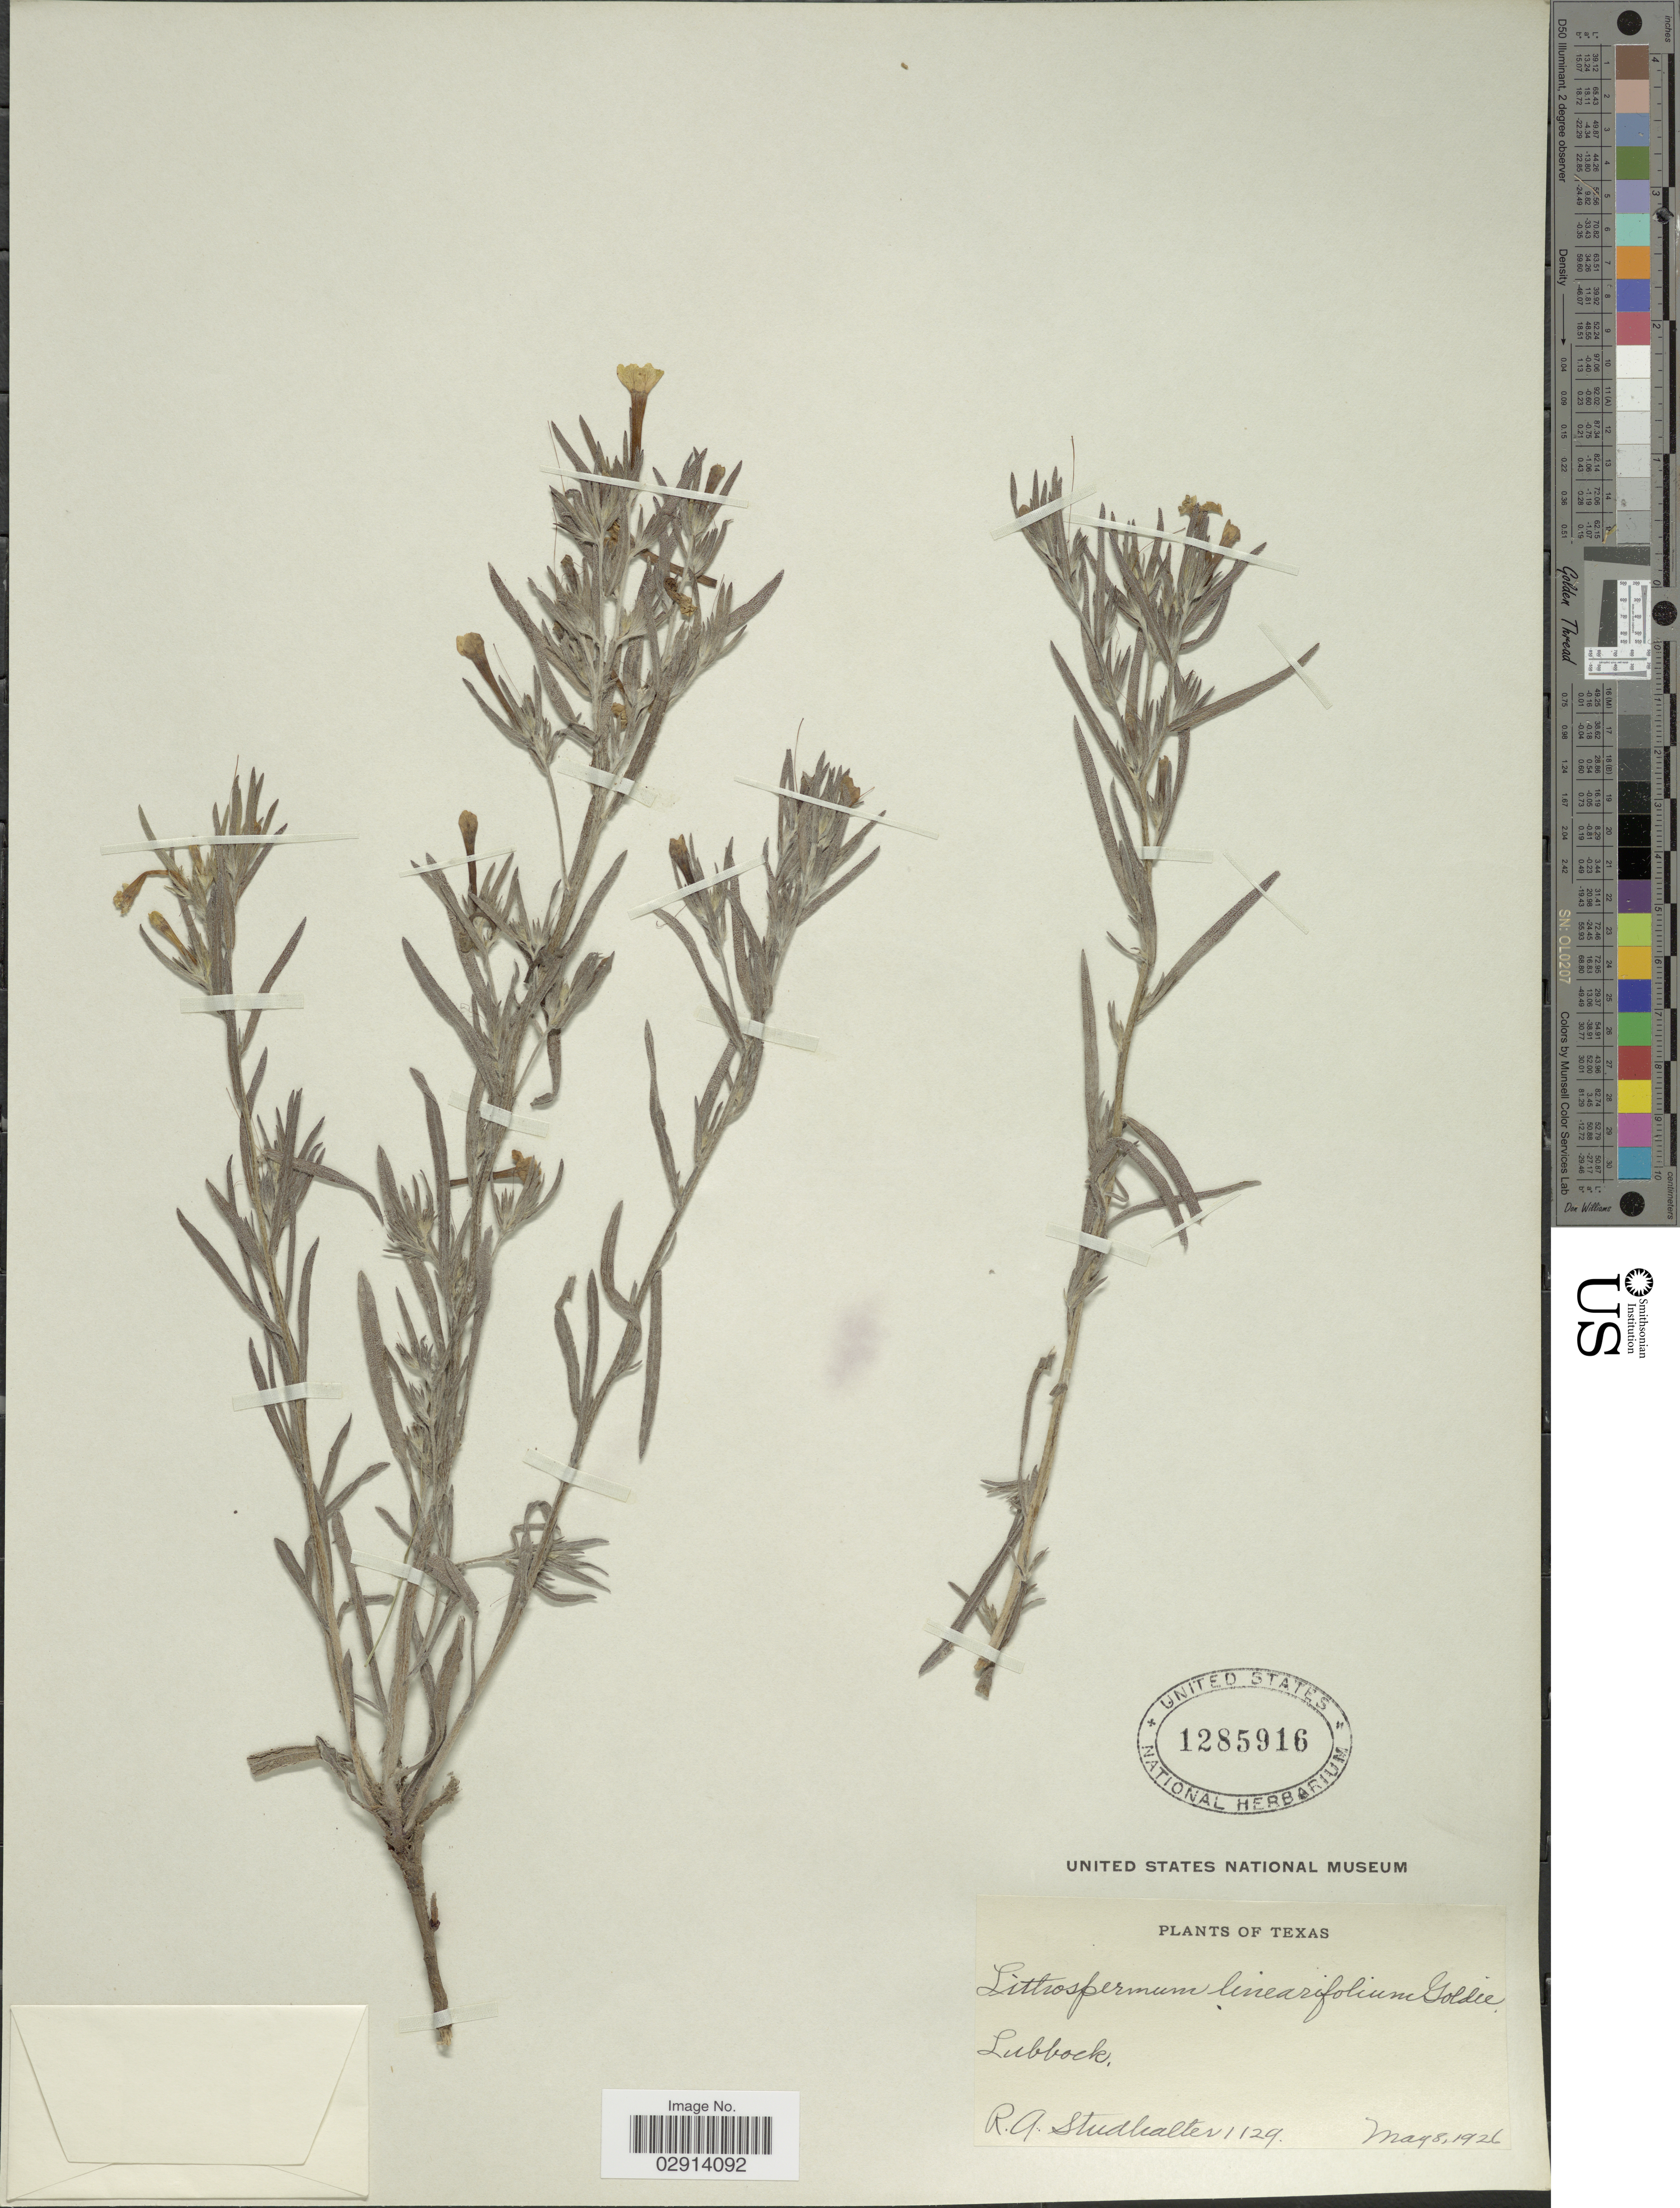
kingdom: Plantae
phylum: Tracheophyta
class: Magnoliopsida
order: Boraginales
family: Boraginaceae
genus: Lithospermum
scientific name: Lithospermum incisum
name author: Lehm.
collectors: R. Studhalter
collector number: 129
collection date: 1926-05-08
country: United States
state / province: Texas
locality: Lubbock.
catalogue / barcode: US 1285916